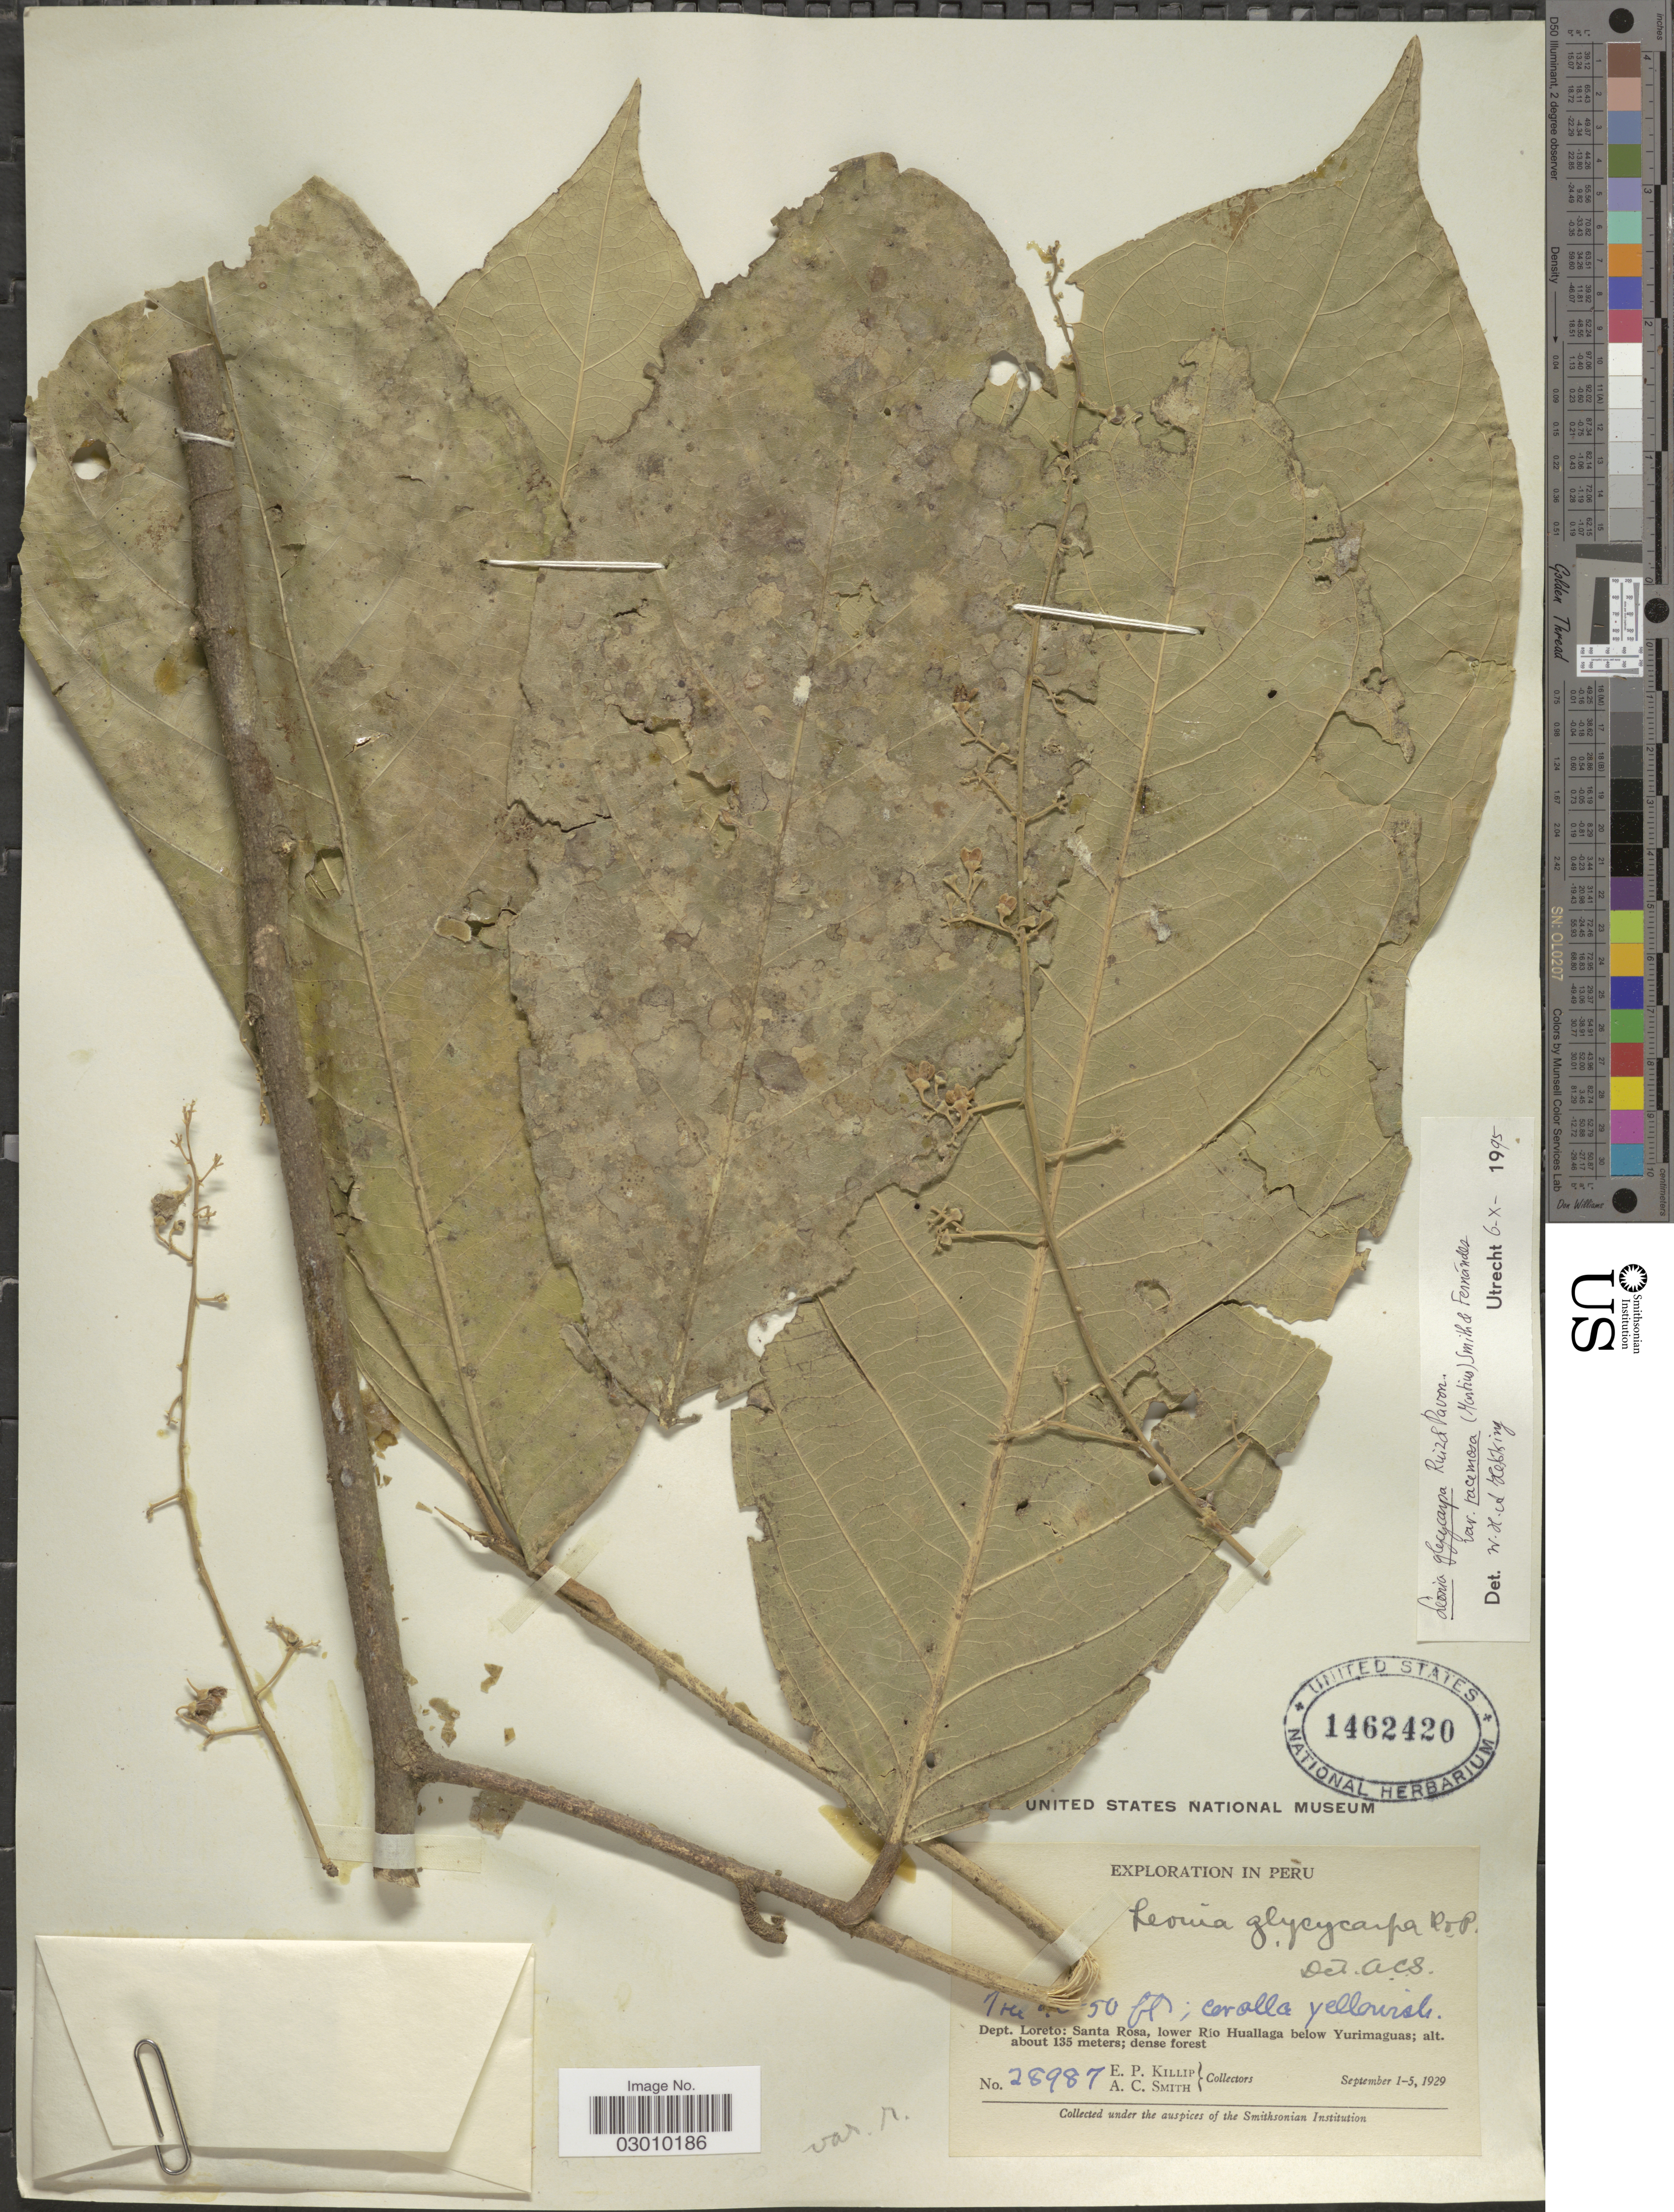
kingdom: Plantae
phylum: Tracheophyta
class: Magnoliopsida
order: Malpighiales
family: Violaceae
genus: Leonia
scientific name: Leonia glycycarpa var. racemosa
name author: (Mart.) L.B. Sm. & A. Fernández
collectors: E. P. Killip & A. C. Smith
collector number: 28987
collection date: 1929-09-01/1929-09-05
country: Peru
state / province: Loreto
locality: Dept. Loreto: Santa Rosa, lower Río Huallaga below Yurimaguas.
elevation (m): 135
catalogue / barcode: US 1462420